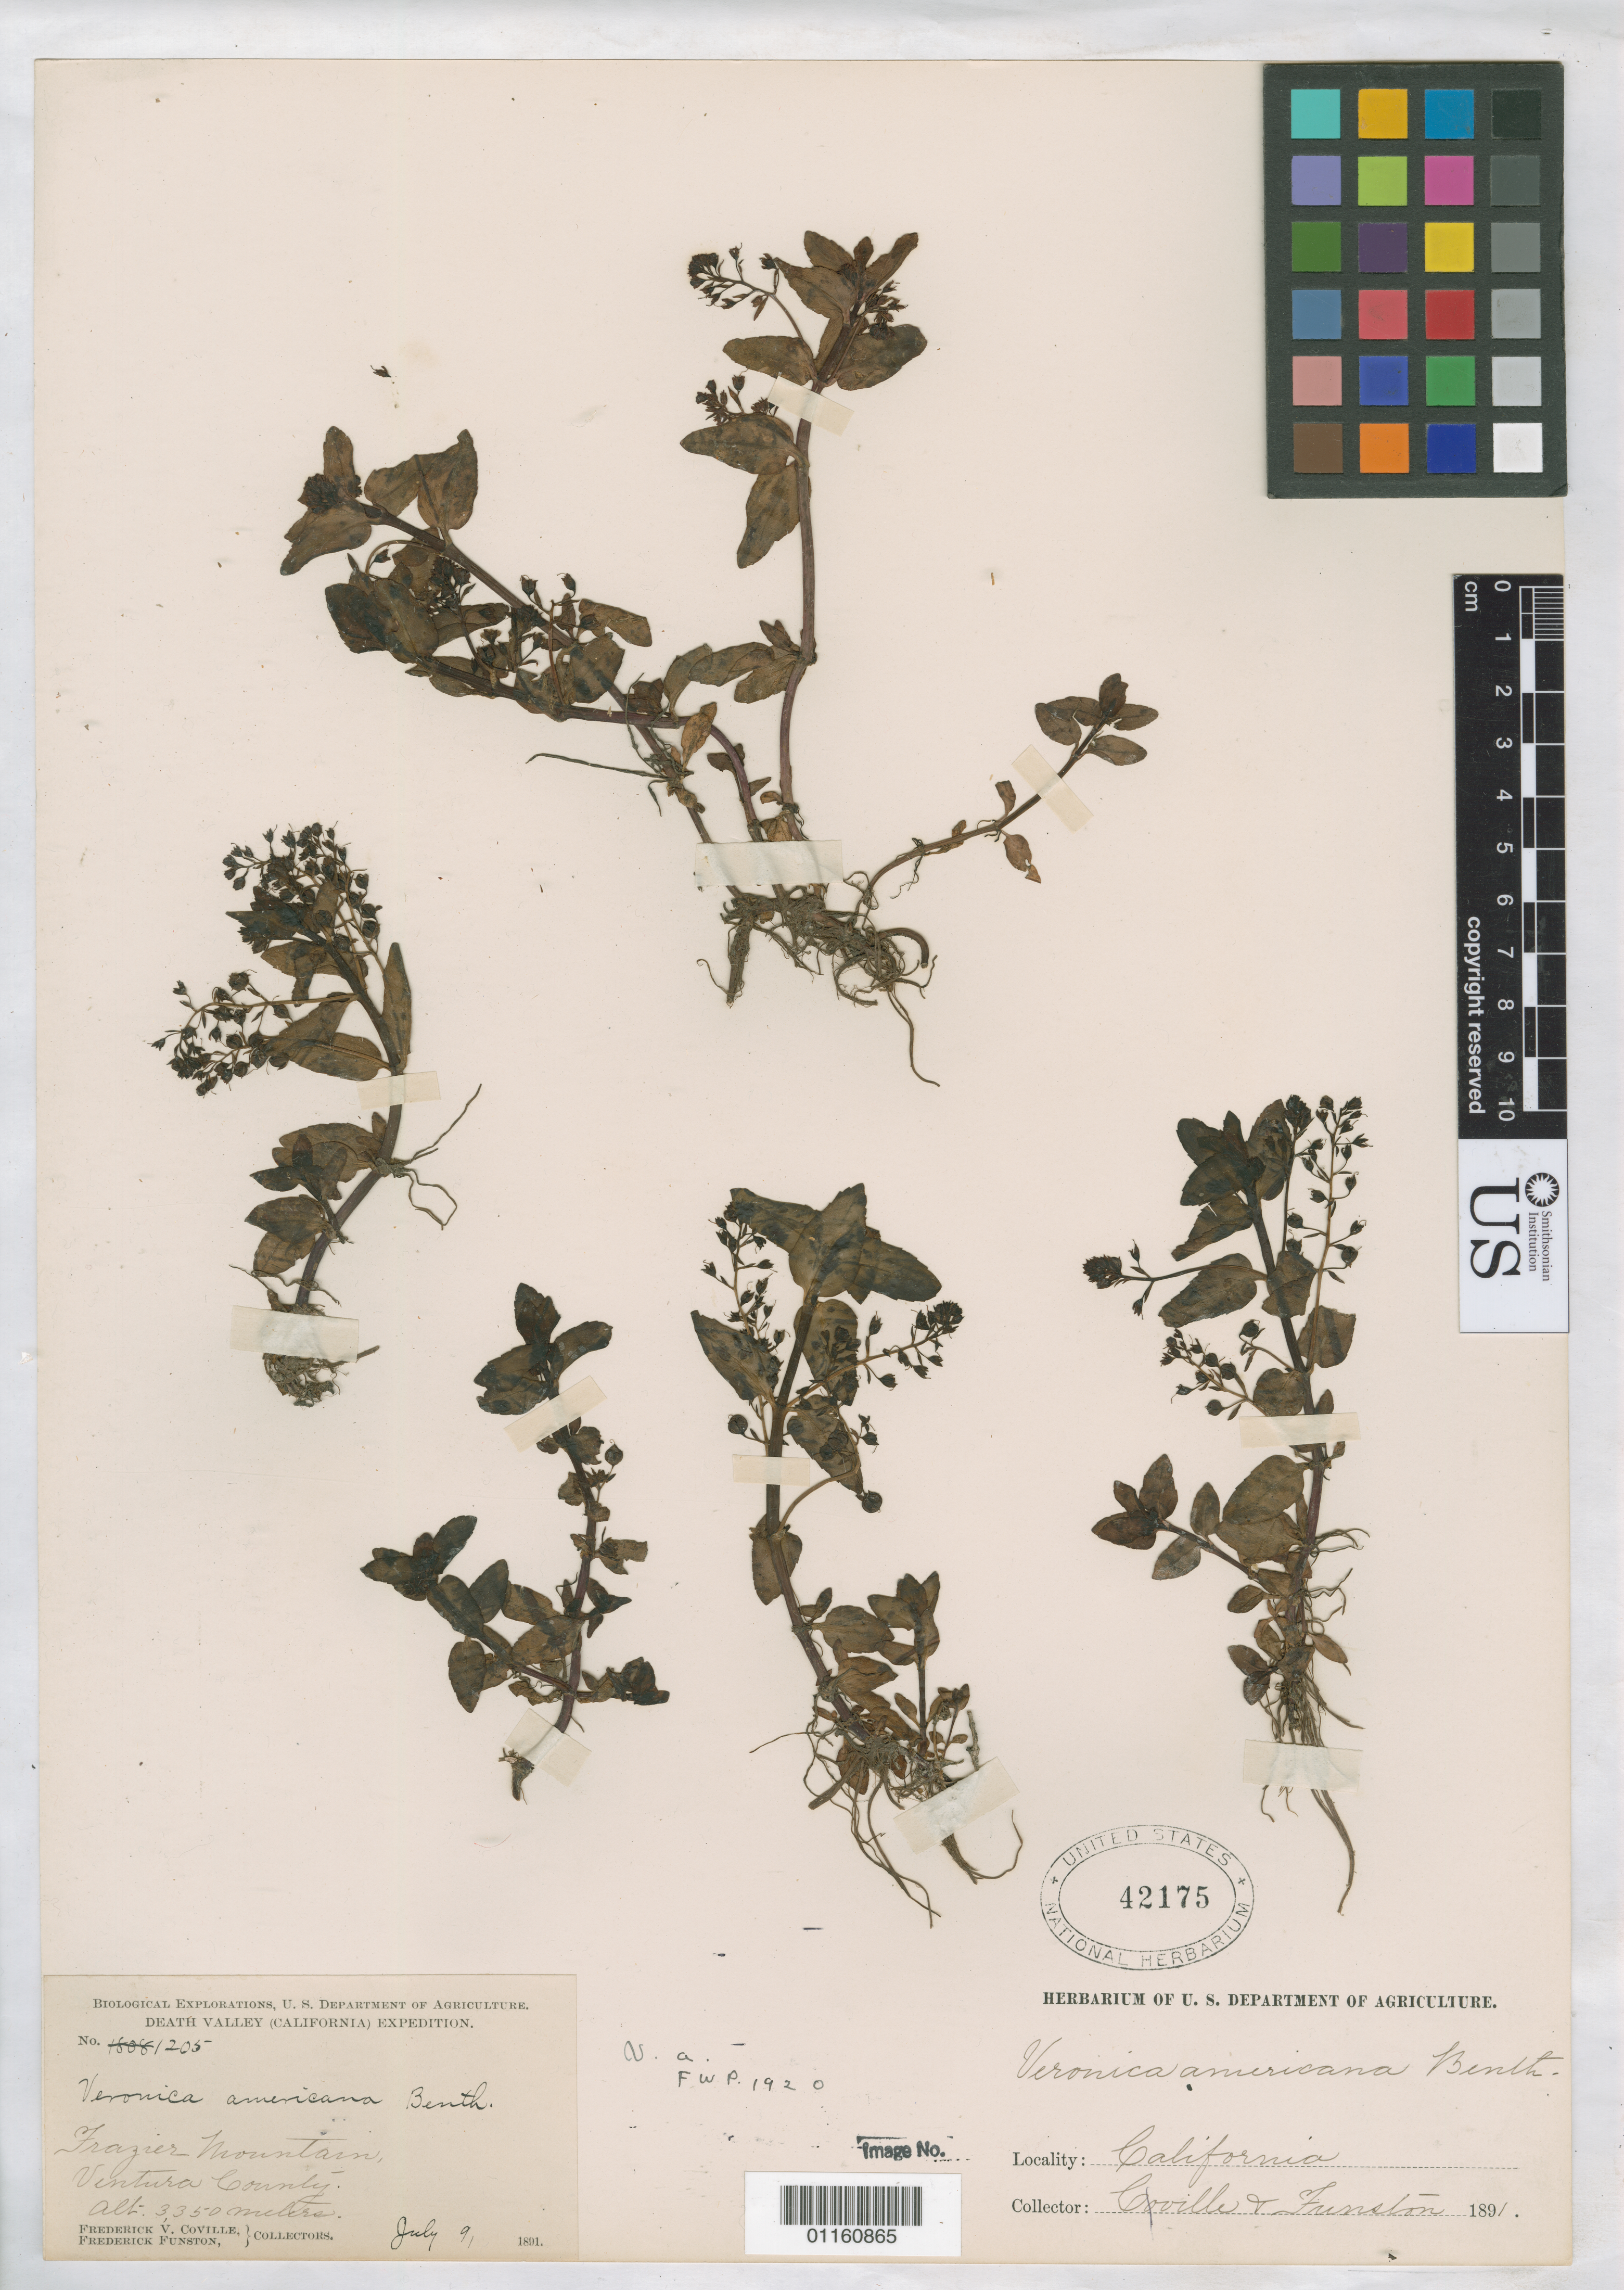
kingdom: Plantae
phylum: Tracheophyta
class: Magnoliopsida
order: Lamiales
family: Plantaginaceae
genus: Veronica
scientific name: Veronica americana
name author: Schwein. ex Benth.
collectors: F. V. Coville & F. Funston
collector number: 1205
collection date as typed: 9 Jul 1891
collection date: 1891-07-09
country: United States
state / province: California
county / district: Ventura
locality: Frazier Mountain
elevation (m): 3350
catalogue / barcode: US 421175